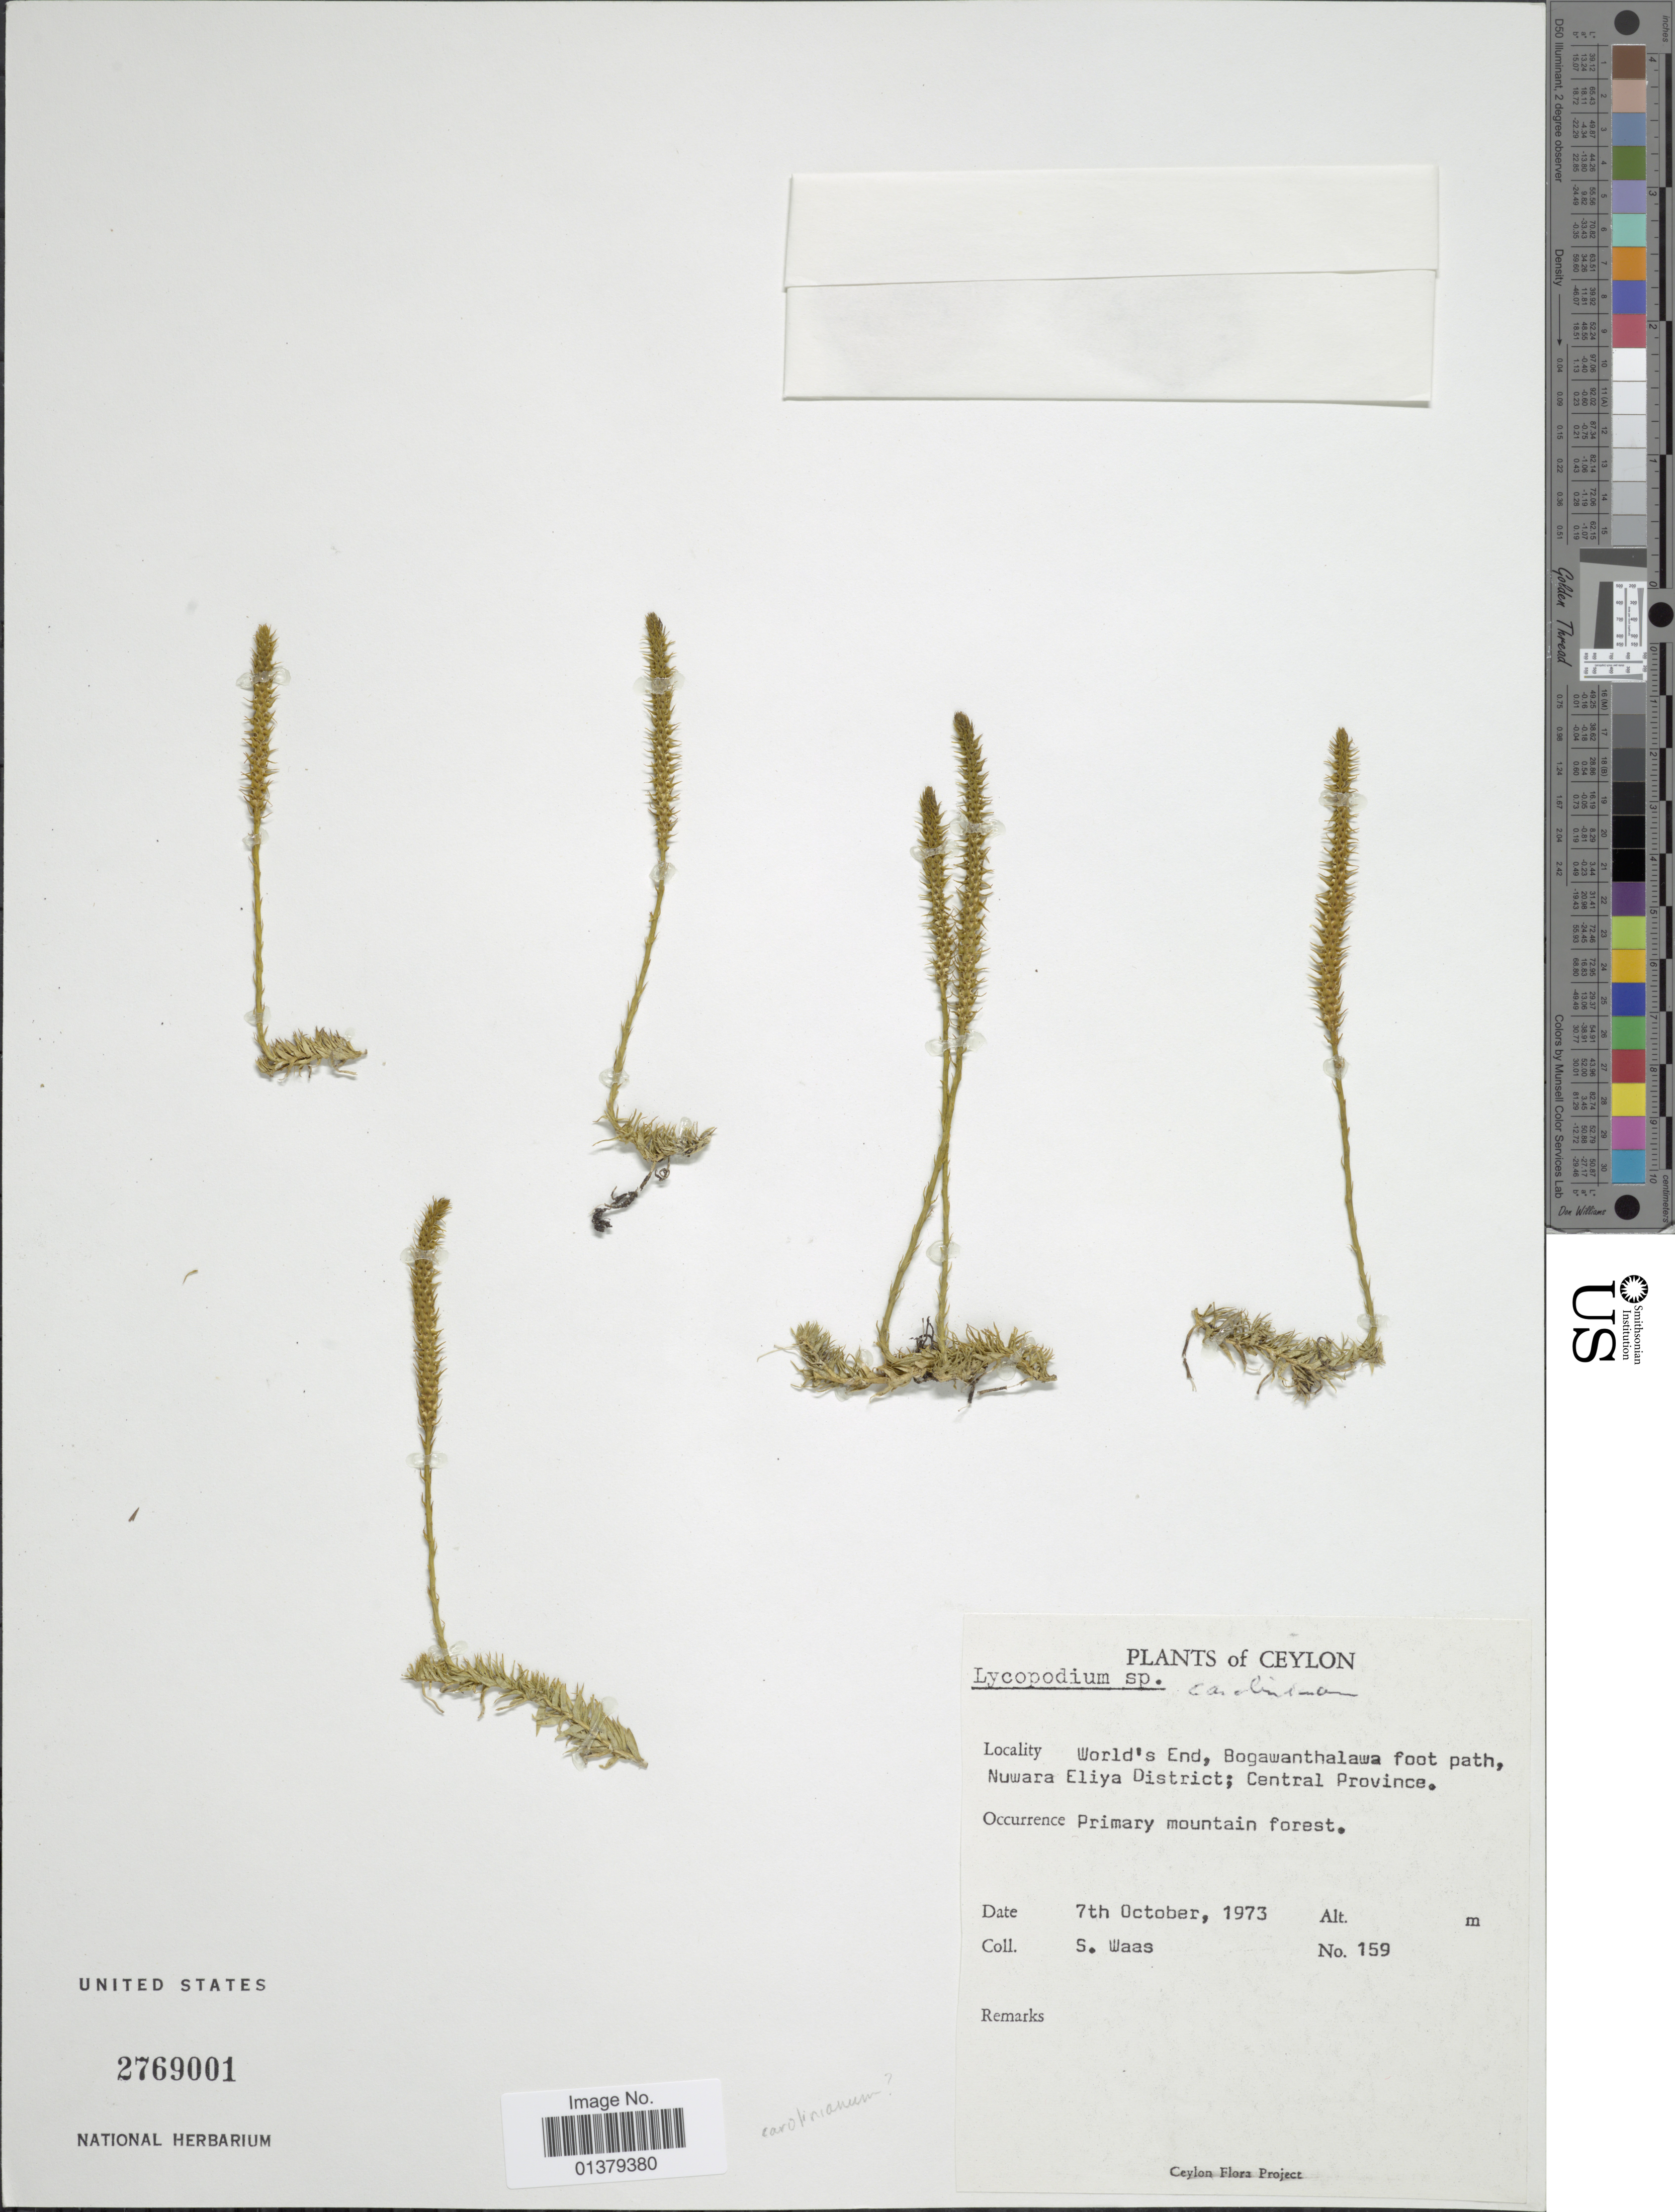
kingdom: Plantae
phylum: Tracheophyta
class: Lycopodiopsida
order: Lycopodiales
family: Lycopodiaceae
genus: Pseudolycopodiella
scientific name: Pseudolycopodiella caroliniana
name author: (L.) Holub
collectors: S. Waas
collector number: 159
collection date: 1973-10-07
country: Sri Lanka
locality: Ceylon, World's End, Bogawanthalawa foot path, Nuwara Eliya District; Central Proivnce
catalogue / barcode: US 2769001